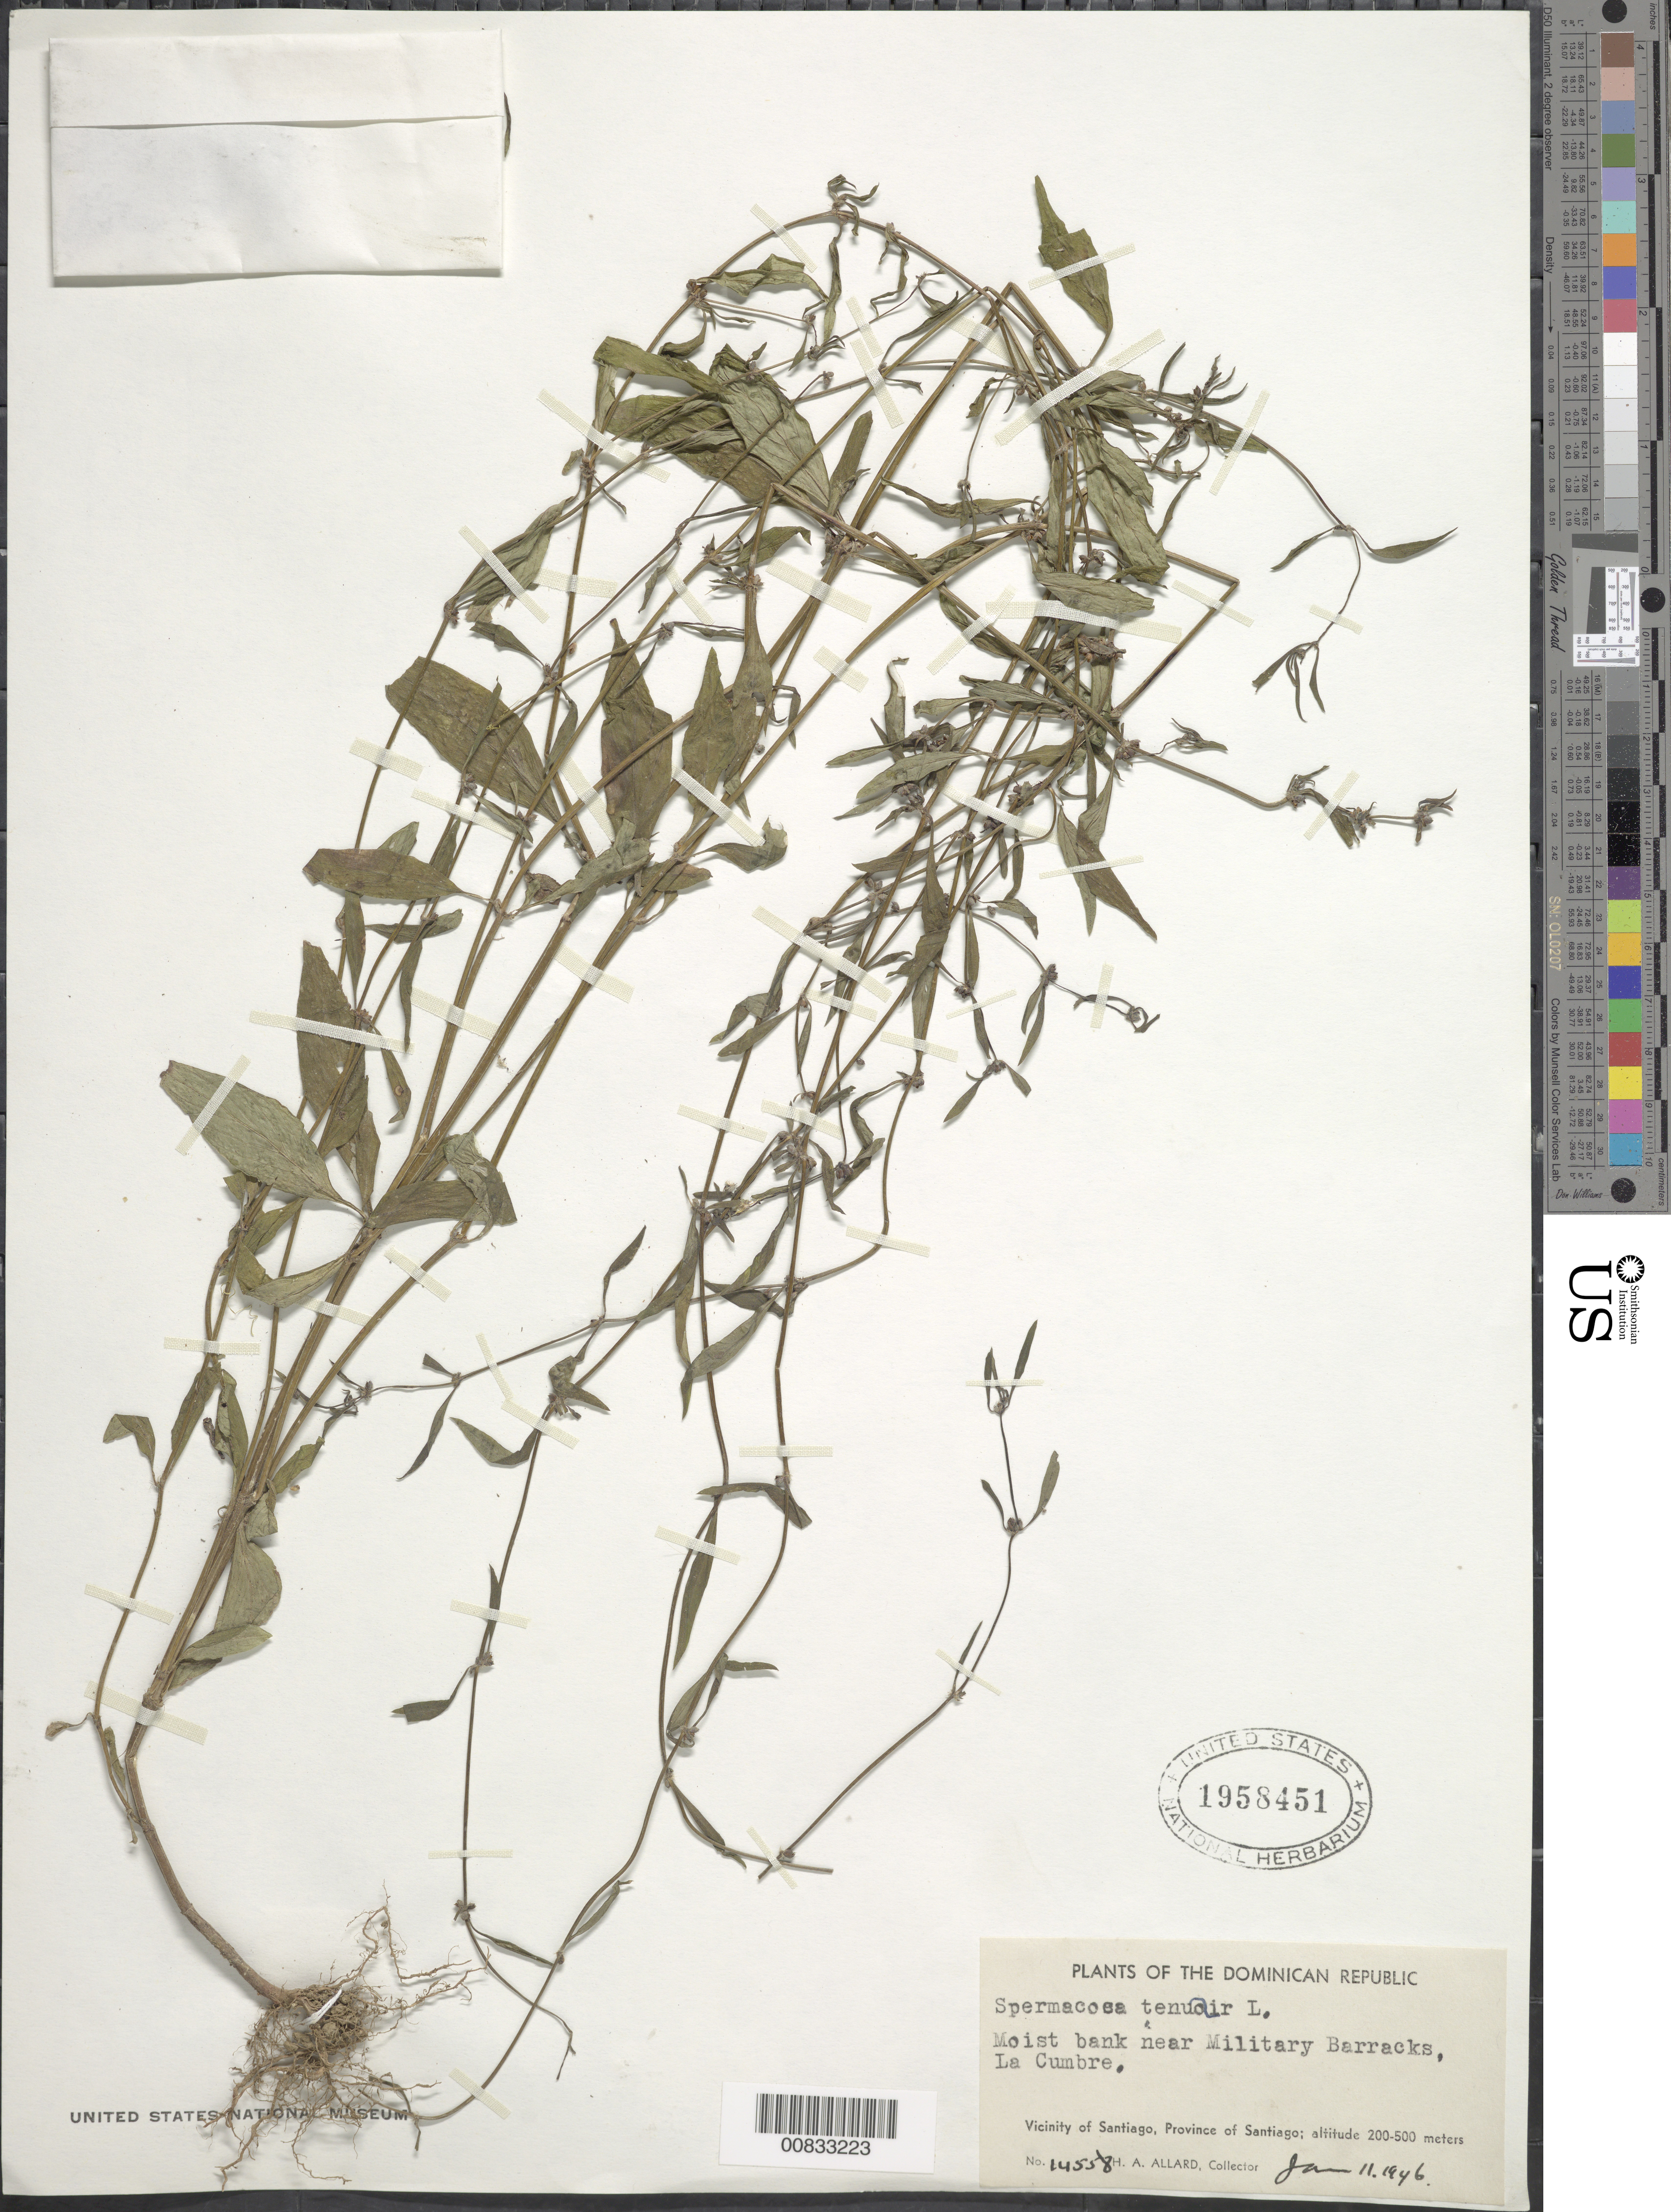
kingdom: Plantae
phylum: Tracheophyta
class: Magnoliopsida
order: Gentianales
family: Rubiaceae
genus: Spermacoce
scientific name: Spermacoce tenuior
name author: L.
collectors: H. A. Allard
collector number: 14558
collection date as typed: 11 Jan 1946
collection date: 1946-01-11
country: Dominican Republic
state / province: Santiago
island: Hispaniola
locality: Vicinity of Santiago, near Military Barracks, La Cumbre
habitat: Moist bank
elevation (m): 200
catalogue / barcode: US 1958451